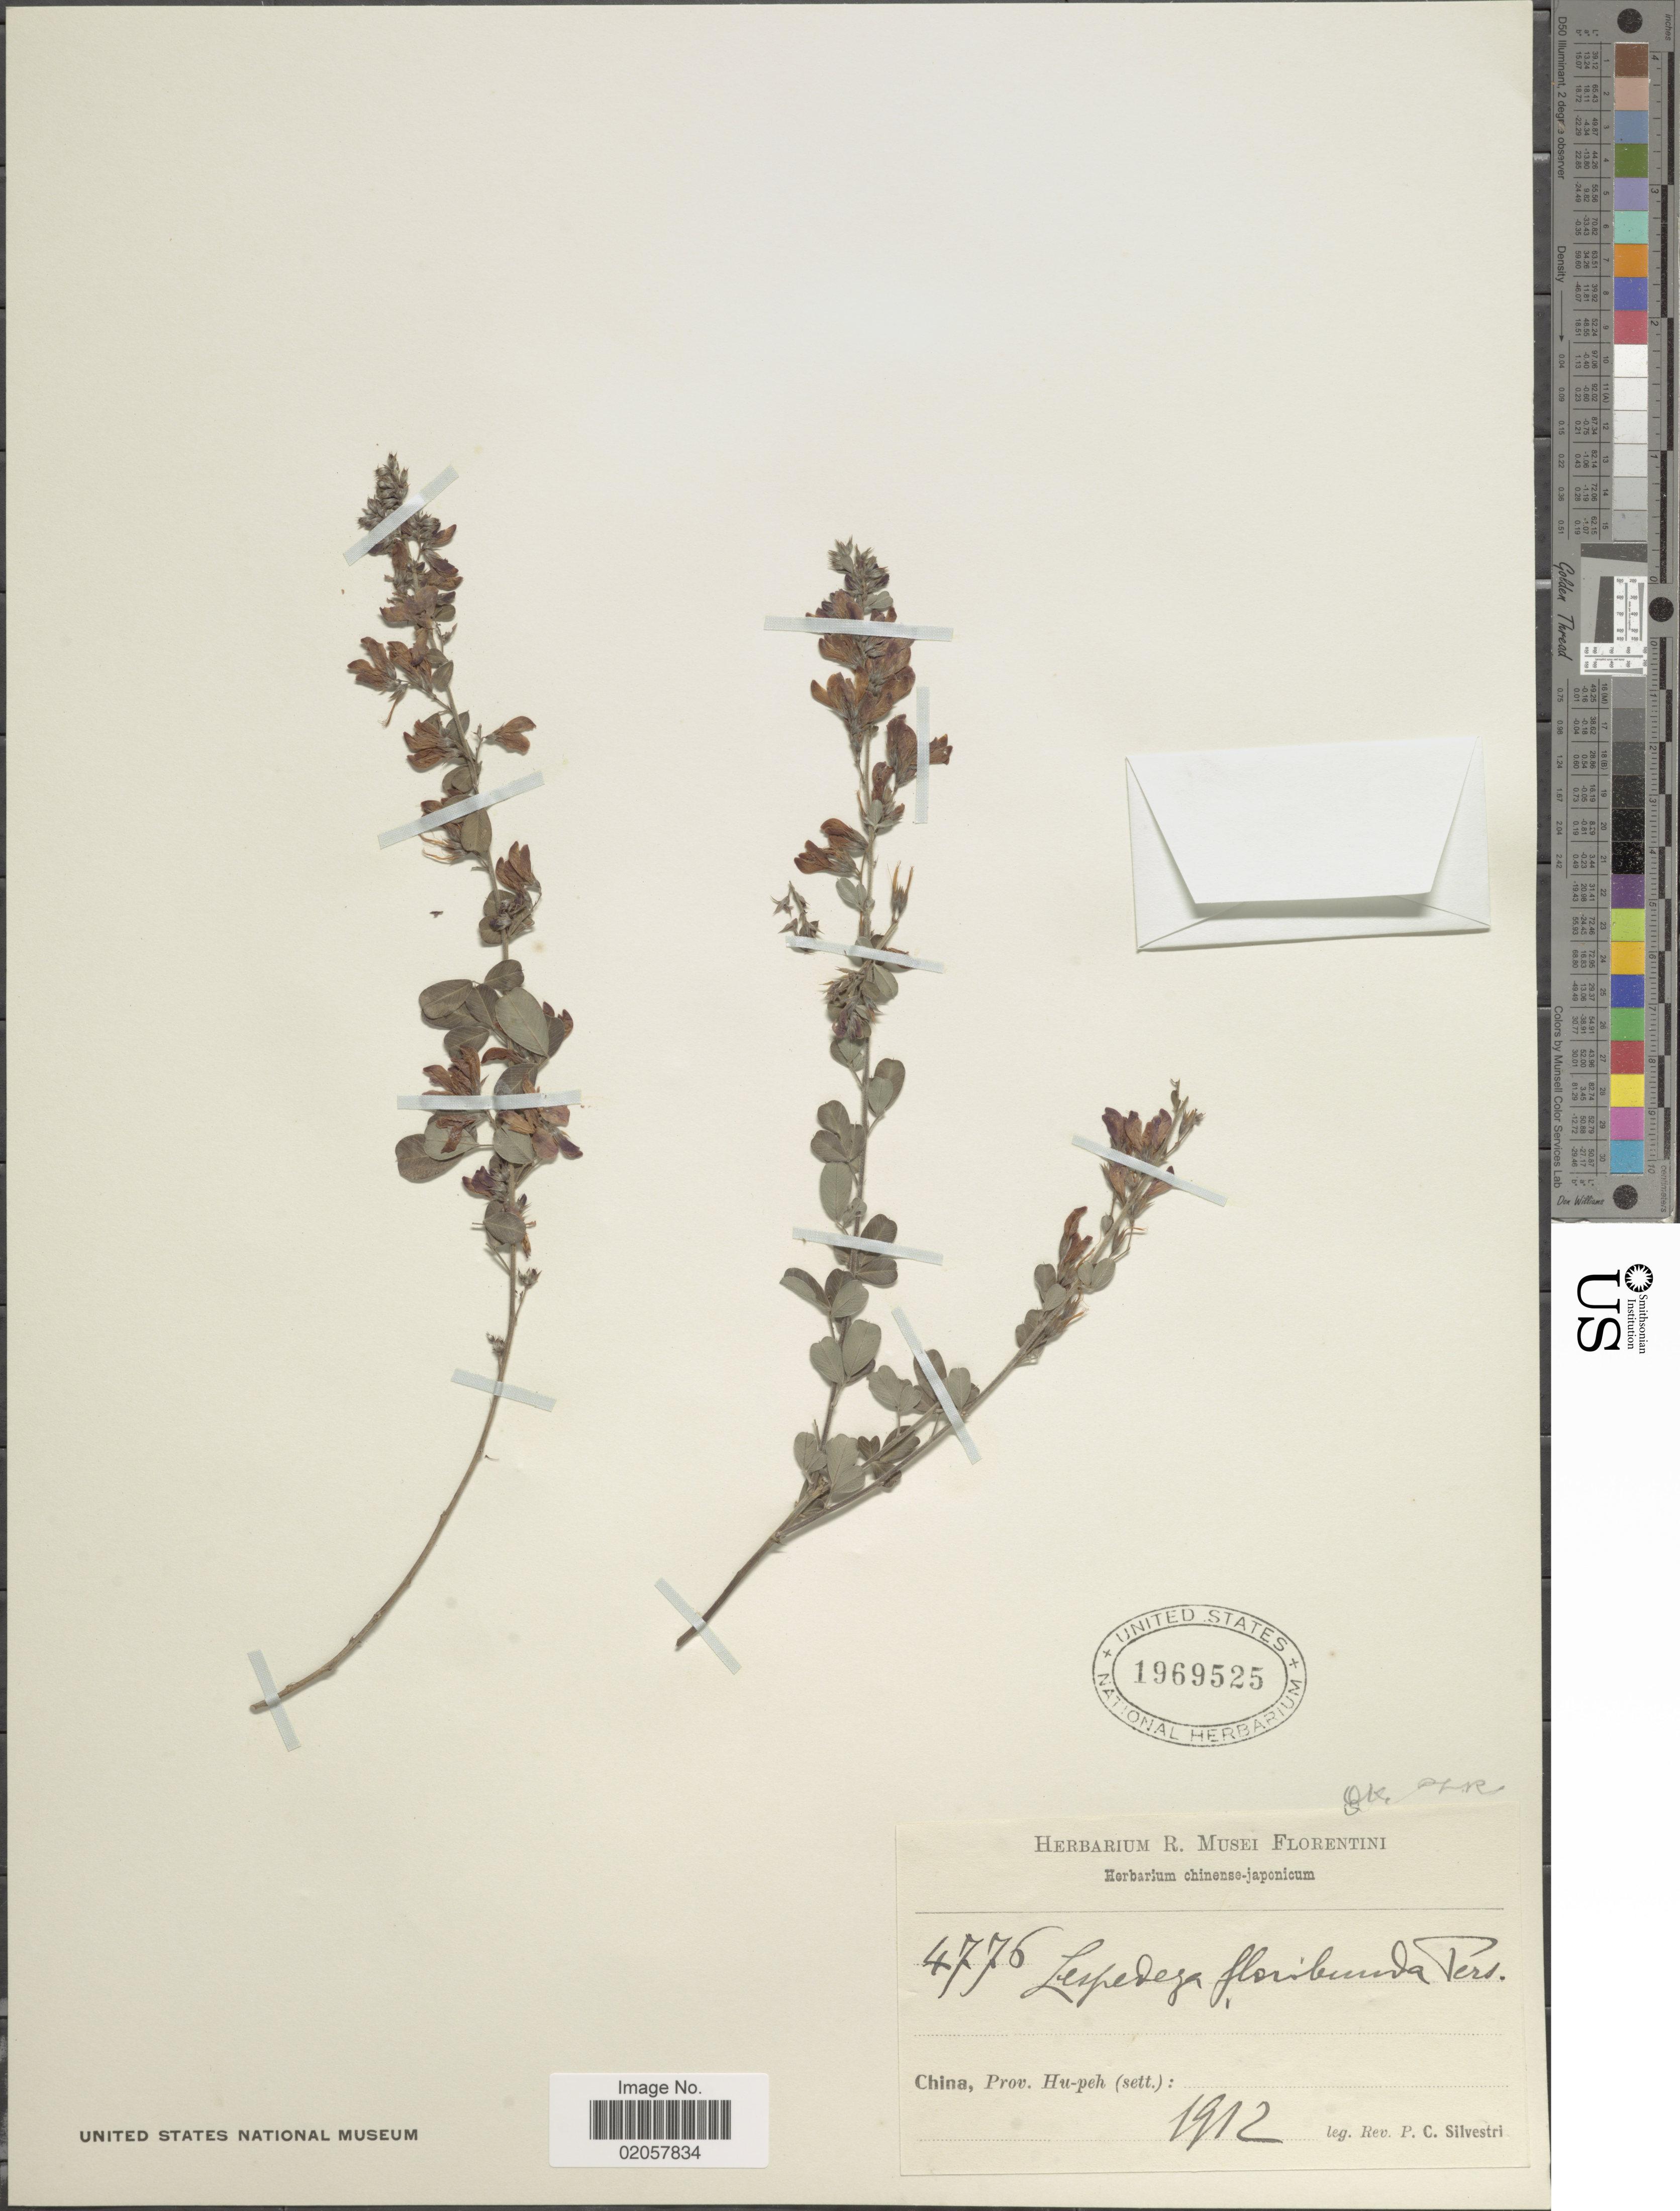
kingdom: Plantae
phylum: Tracheophyta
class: Magnoliopsida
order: Fabales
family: Fabaceae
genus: Lespedeza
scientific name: Lespedeza floribunda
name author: Bunge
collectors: P. Silvestri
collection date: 1912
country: China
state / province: Hubei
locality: Hu-peh (set.)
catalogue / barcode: US 1969525